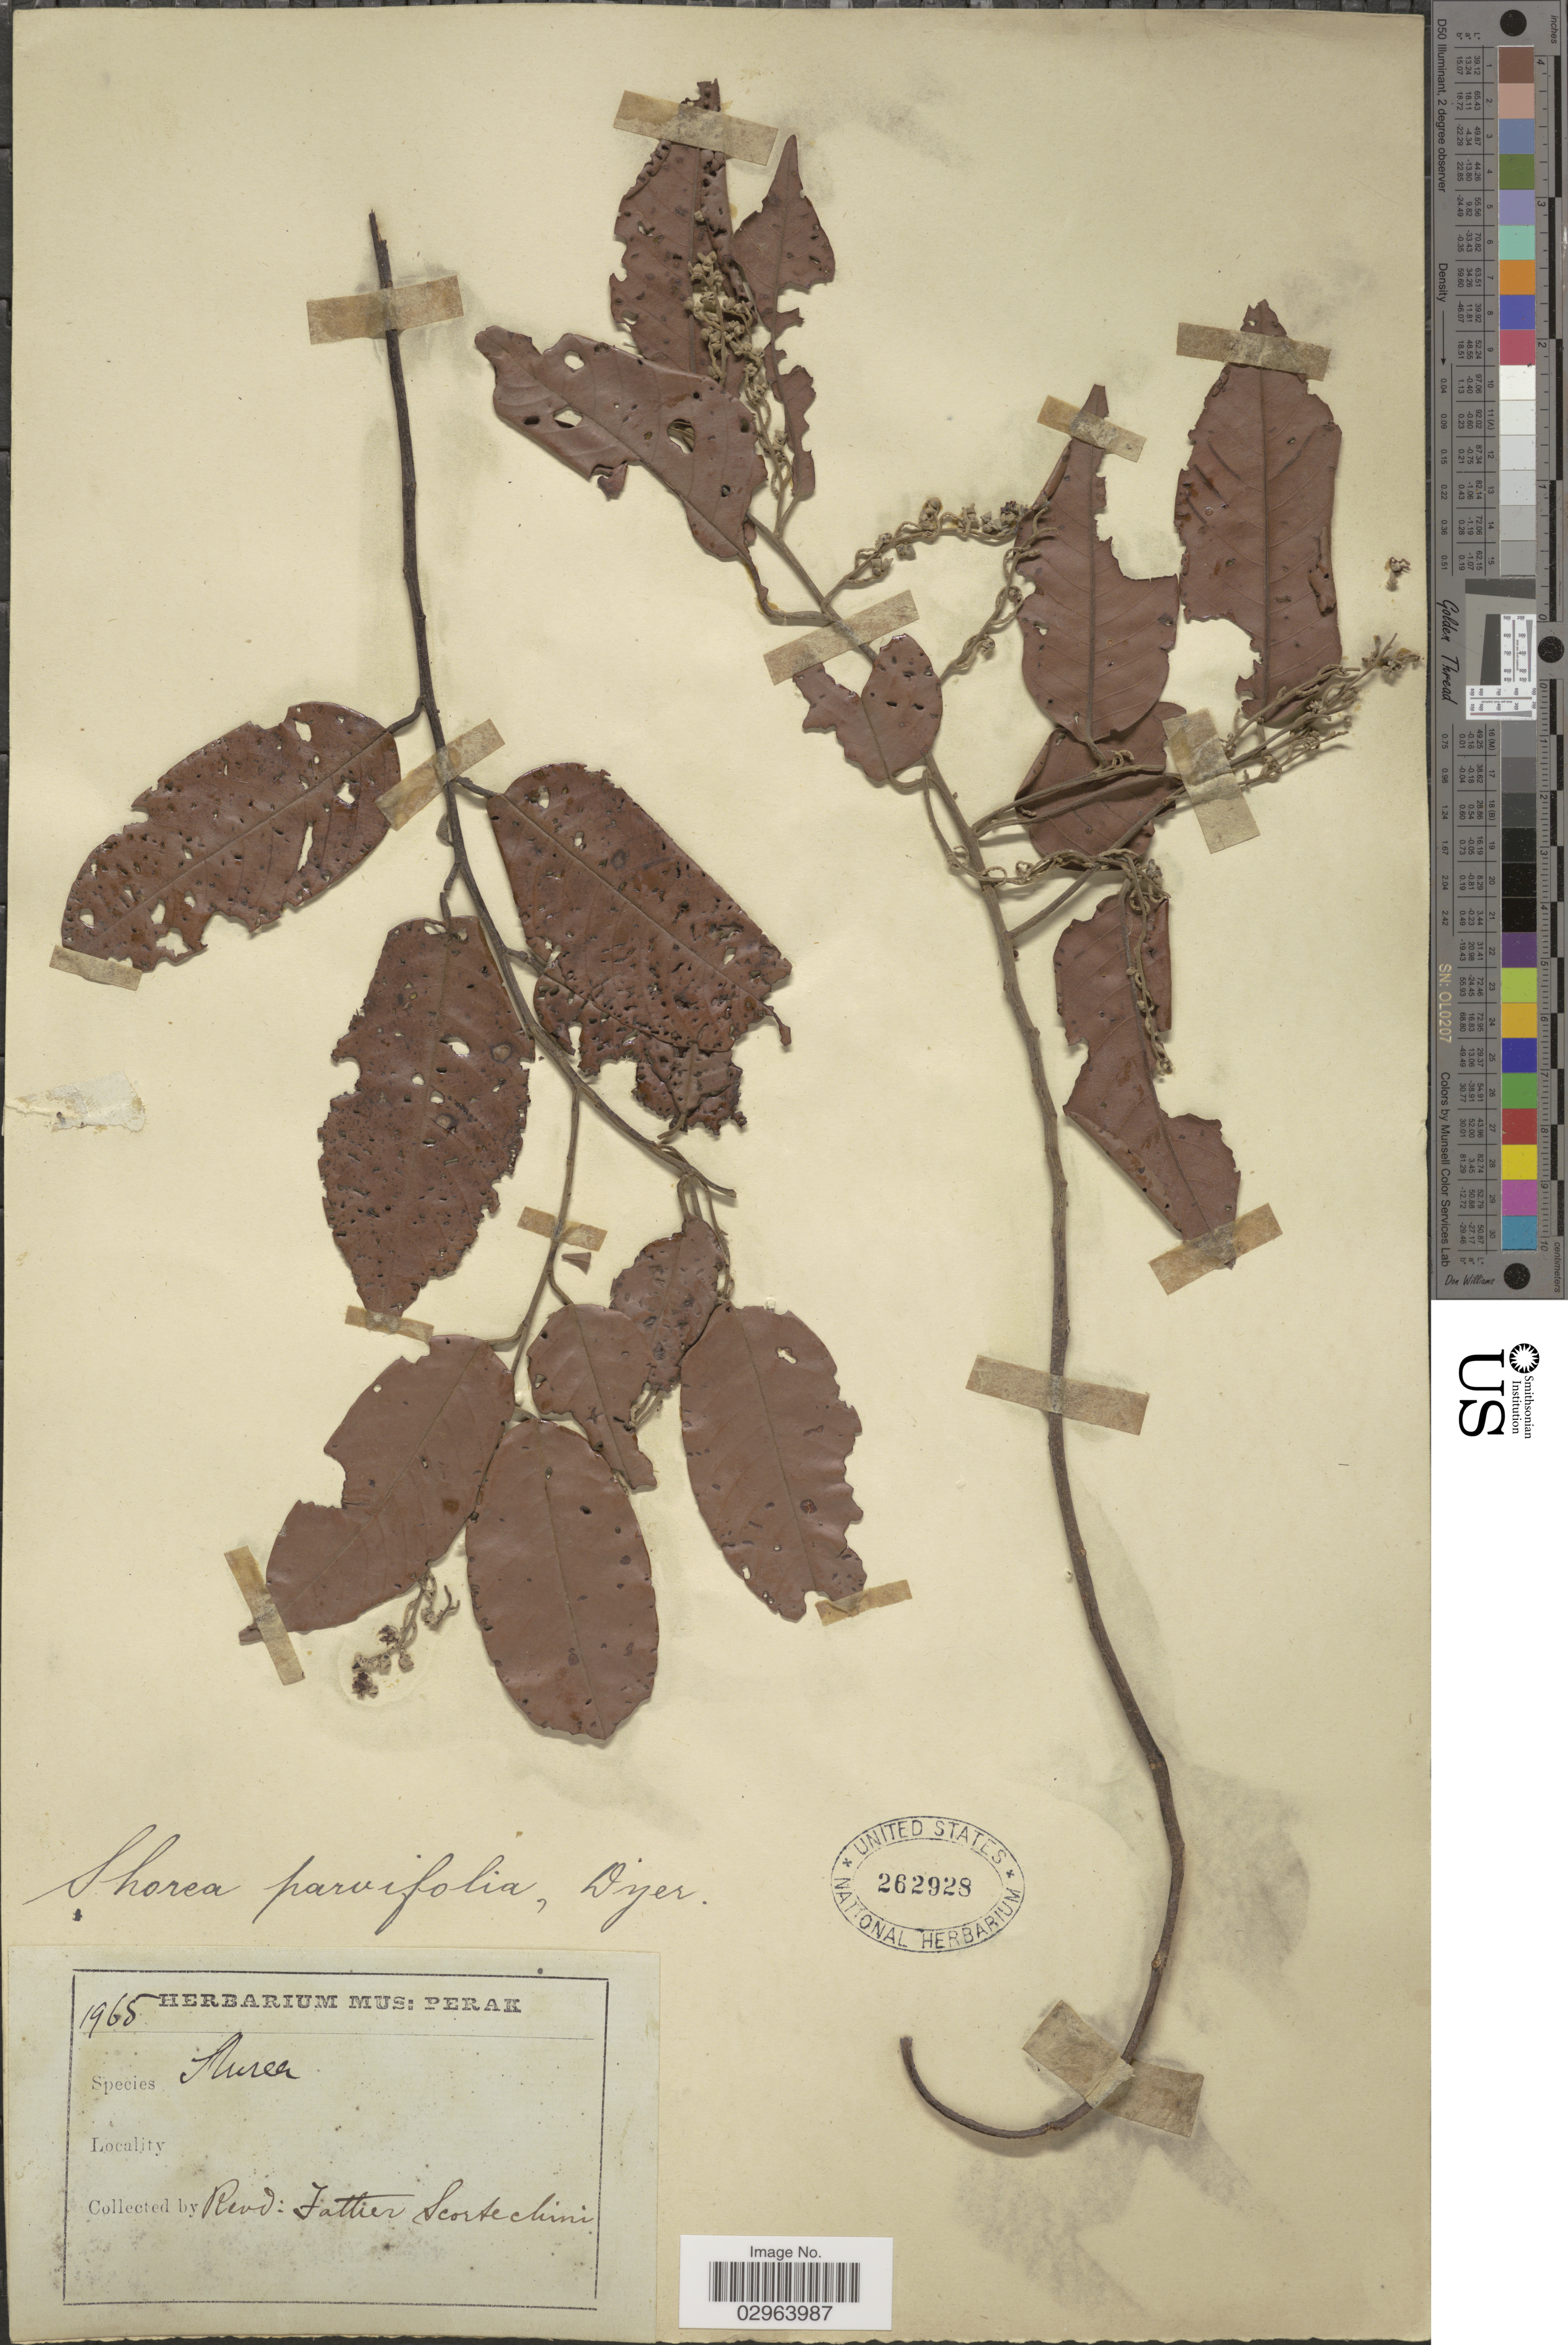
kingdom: Plantae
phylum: Tracheophyta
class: Magnoliopsida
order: Malvales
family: Dipterocarpaceae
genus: Rubroshorea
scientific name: Rubroshorea parvifolia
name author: (Dyer) P.S. Ashton & J. Heck.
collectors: Fr. Scortechini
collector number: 1965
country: Malaysia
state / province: Perak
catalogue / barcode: US 262928